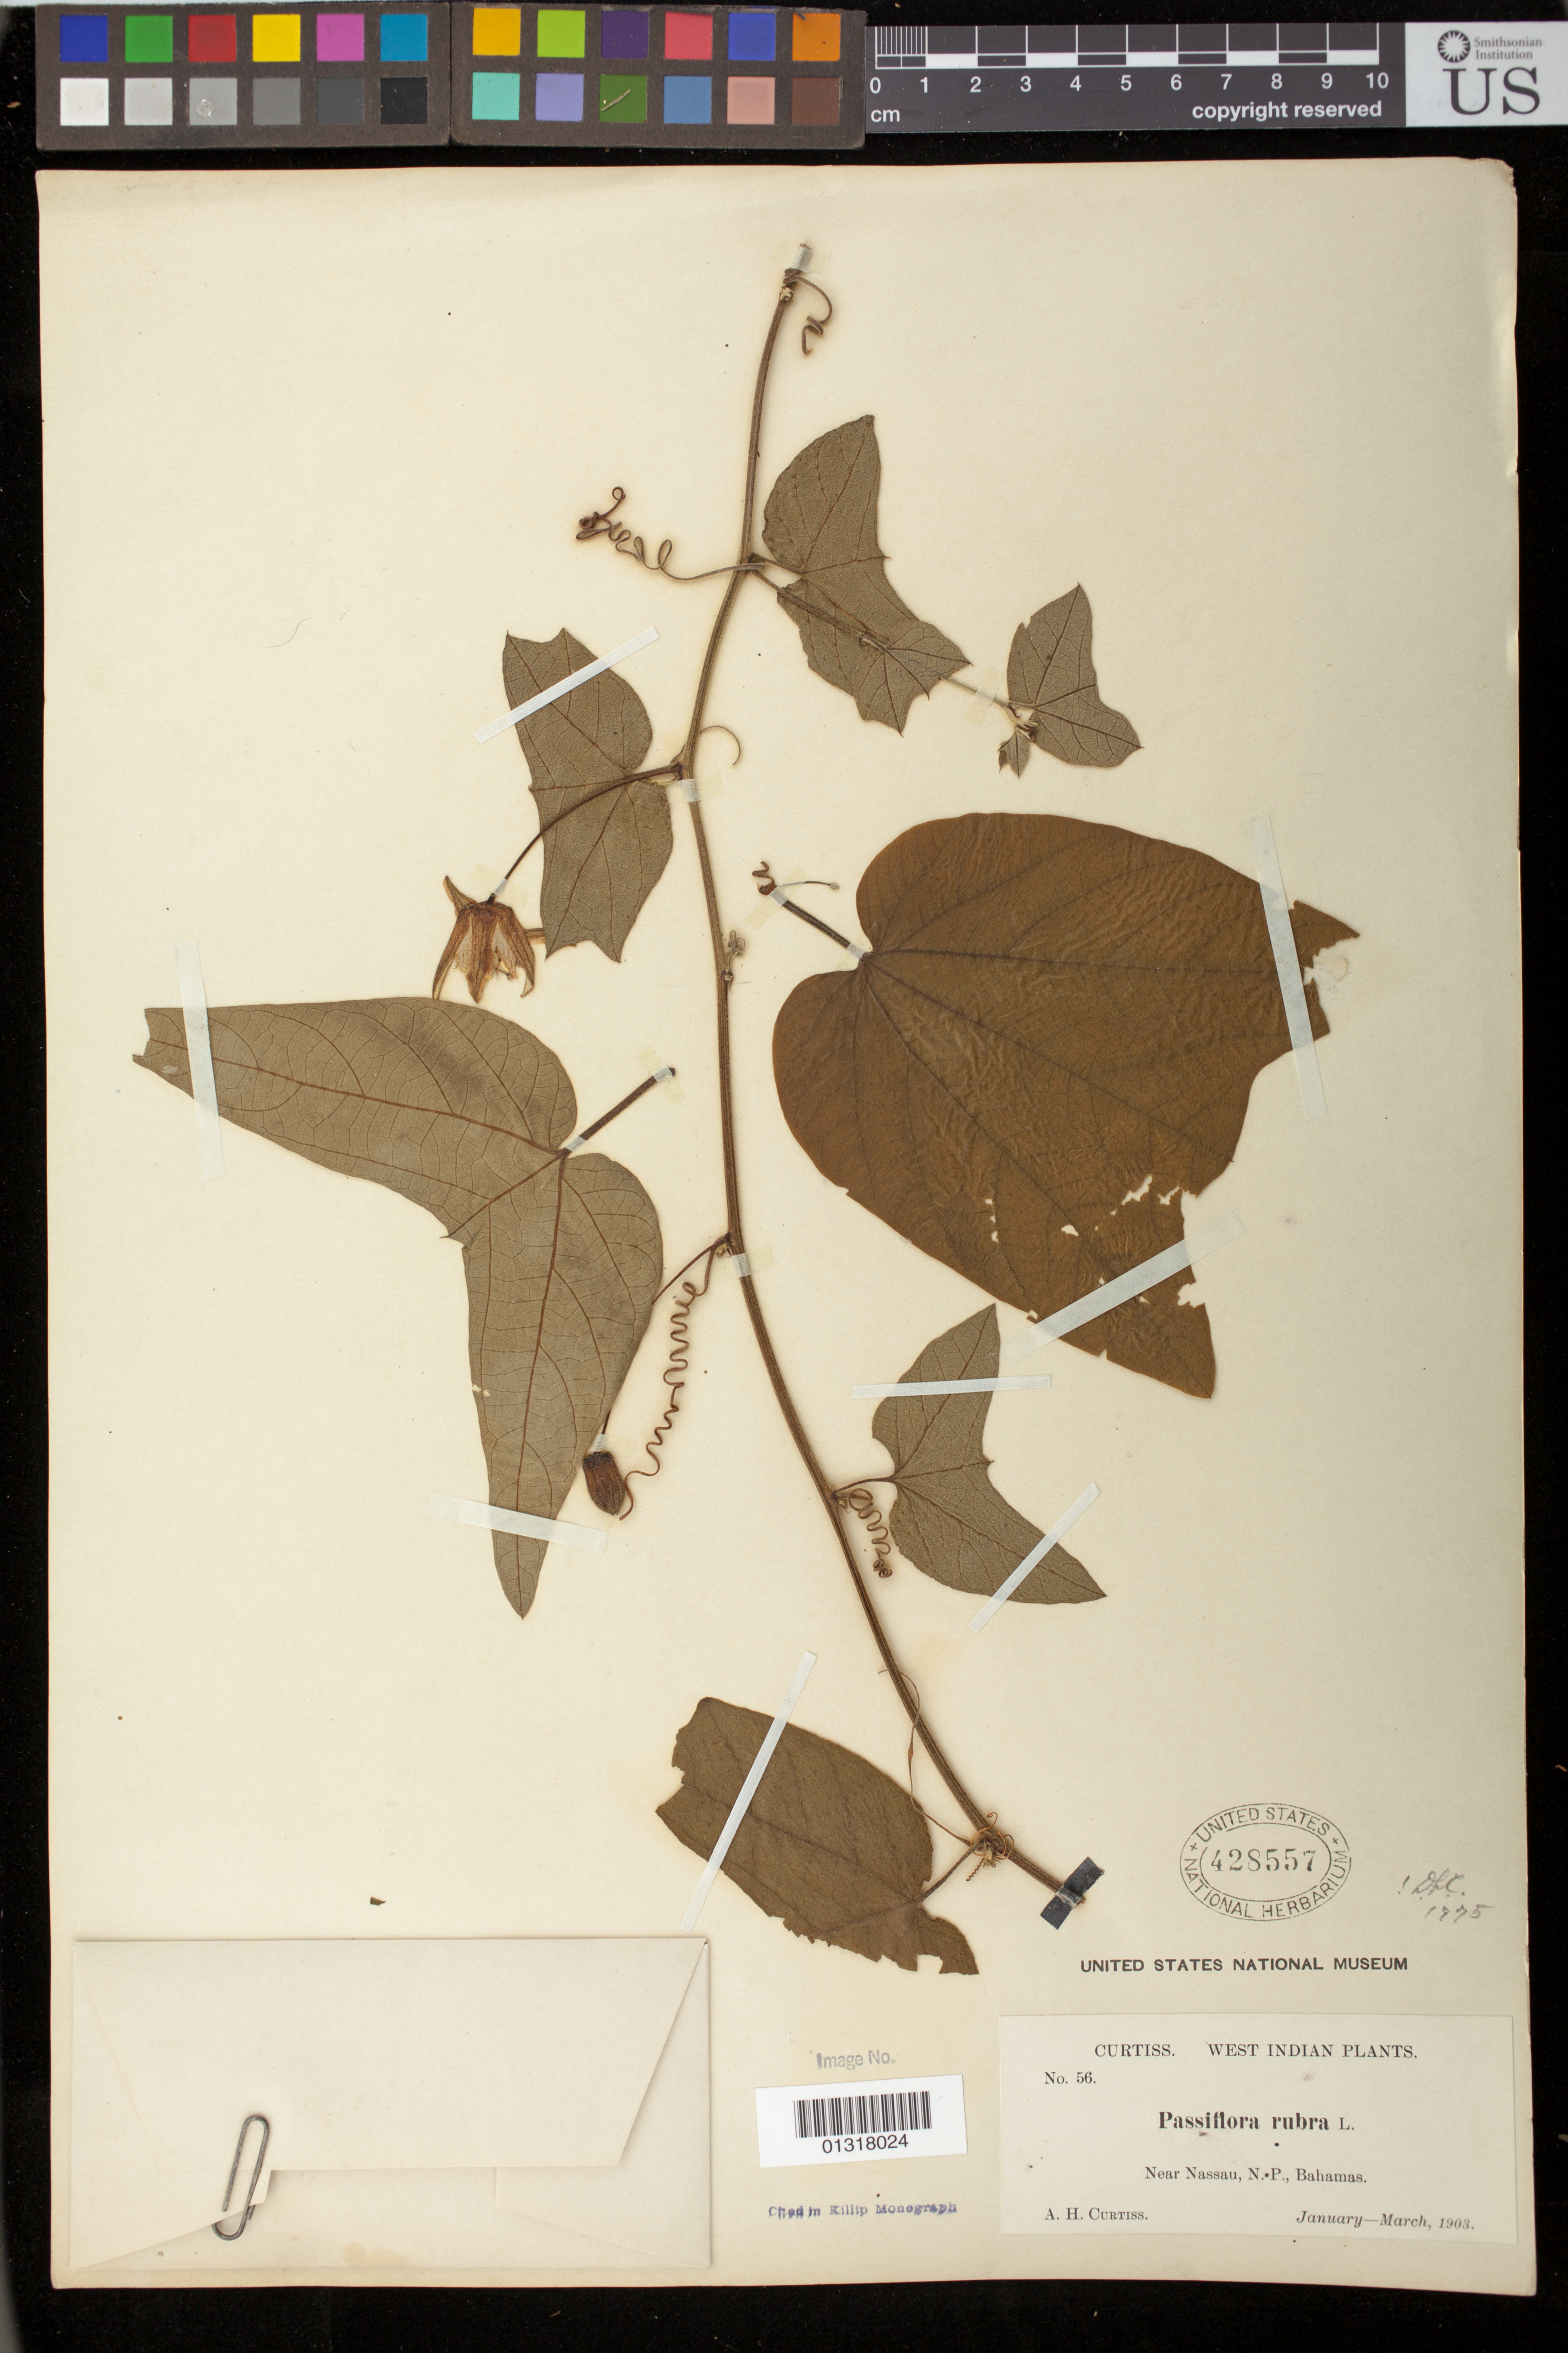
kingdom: Plantae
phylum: Tracheophyta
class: Magnoliopsida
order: Malpighiales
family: Passifloraceae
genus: Passiflora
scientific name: Passiflora rubra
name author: L.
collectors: A. H. Curtiss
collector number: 56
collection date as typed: Jan 1903 to -- May 1903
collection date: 1903-01/1903-03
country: Bahamas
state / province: New Providence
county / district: Nassau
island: New Providence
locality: Near Nassau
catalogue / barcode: US 428557